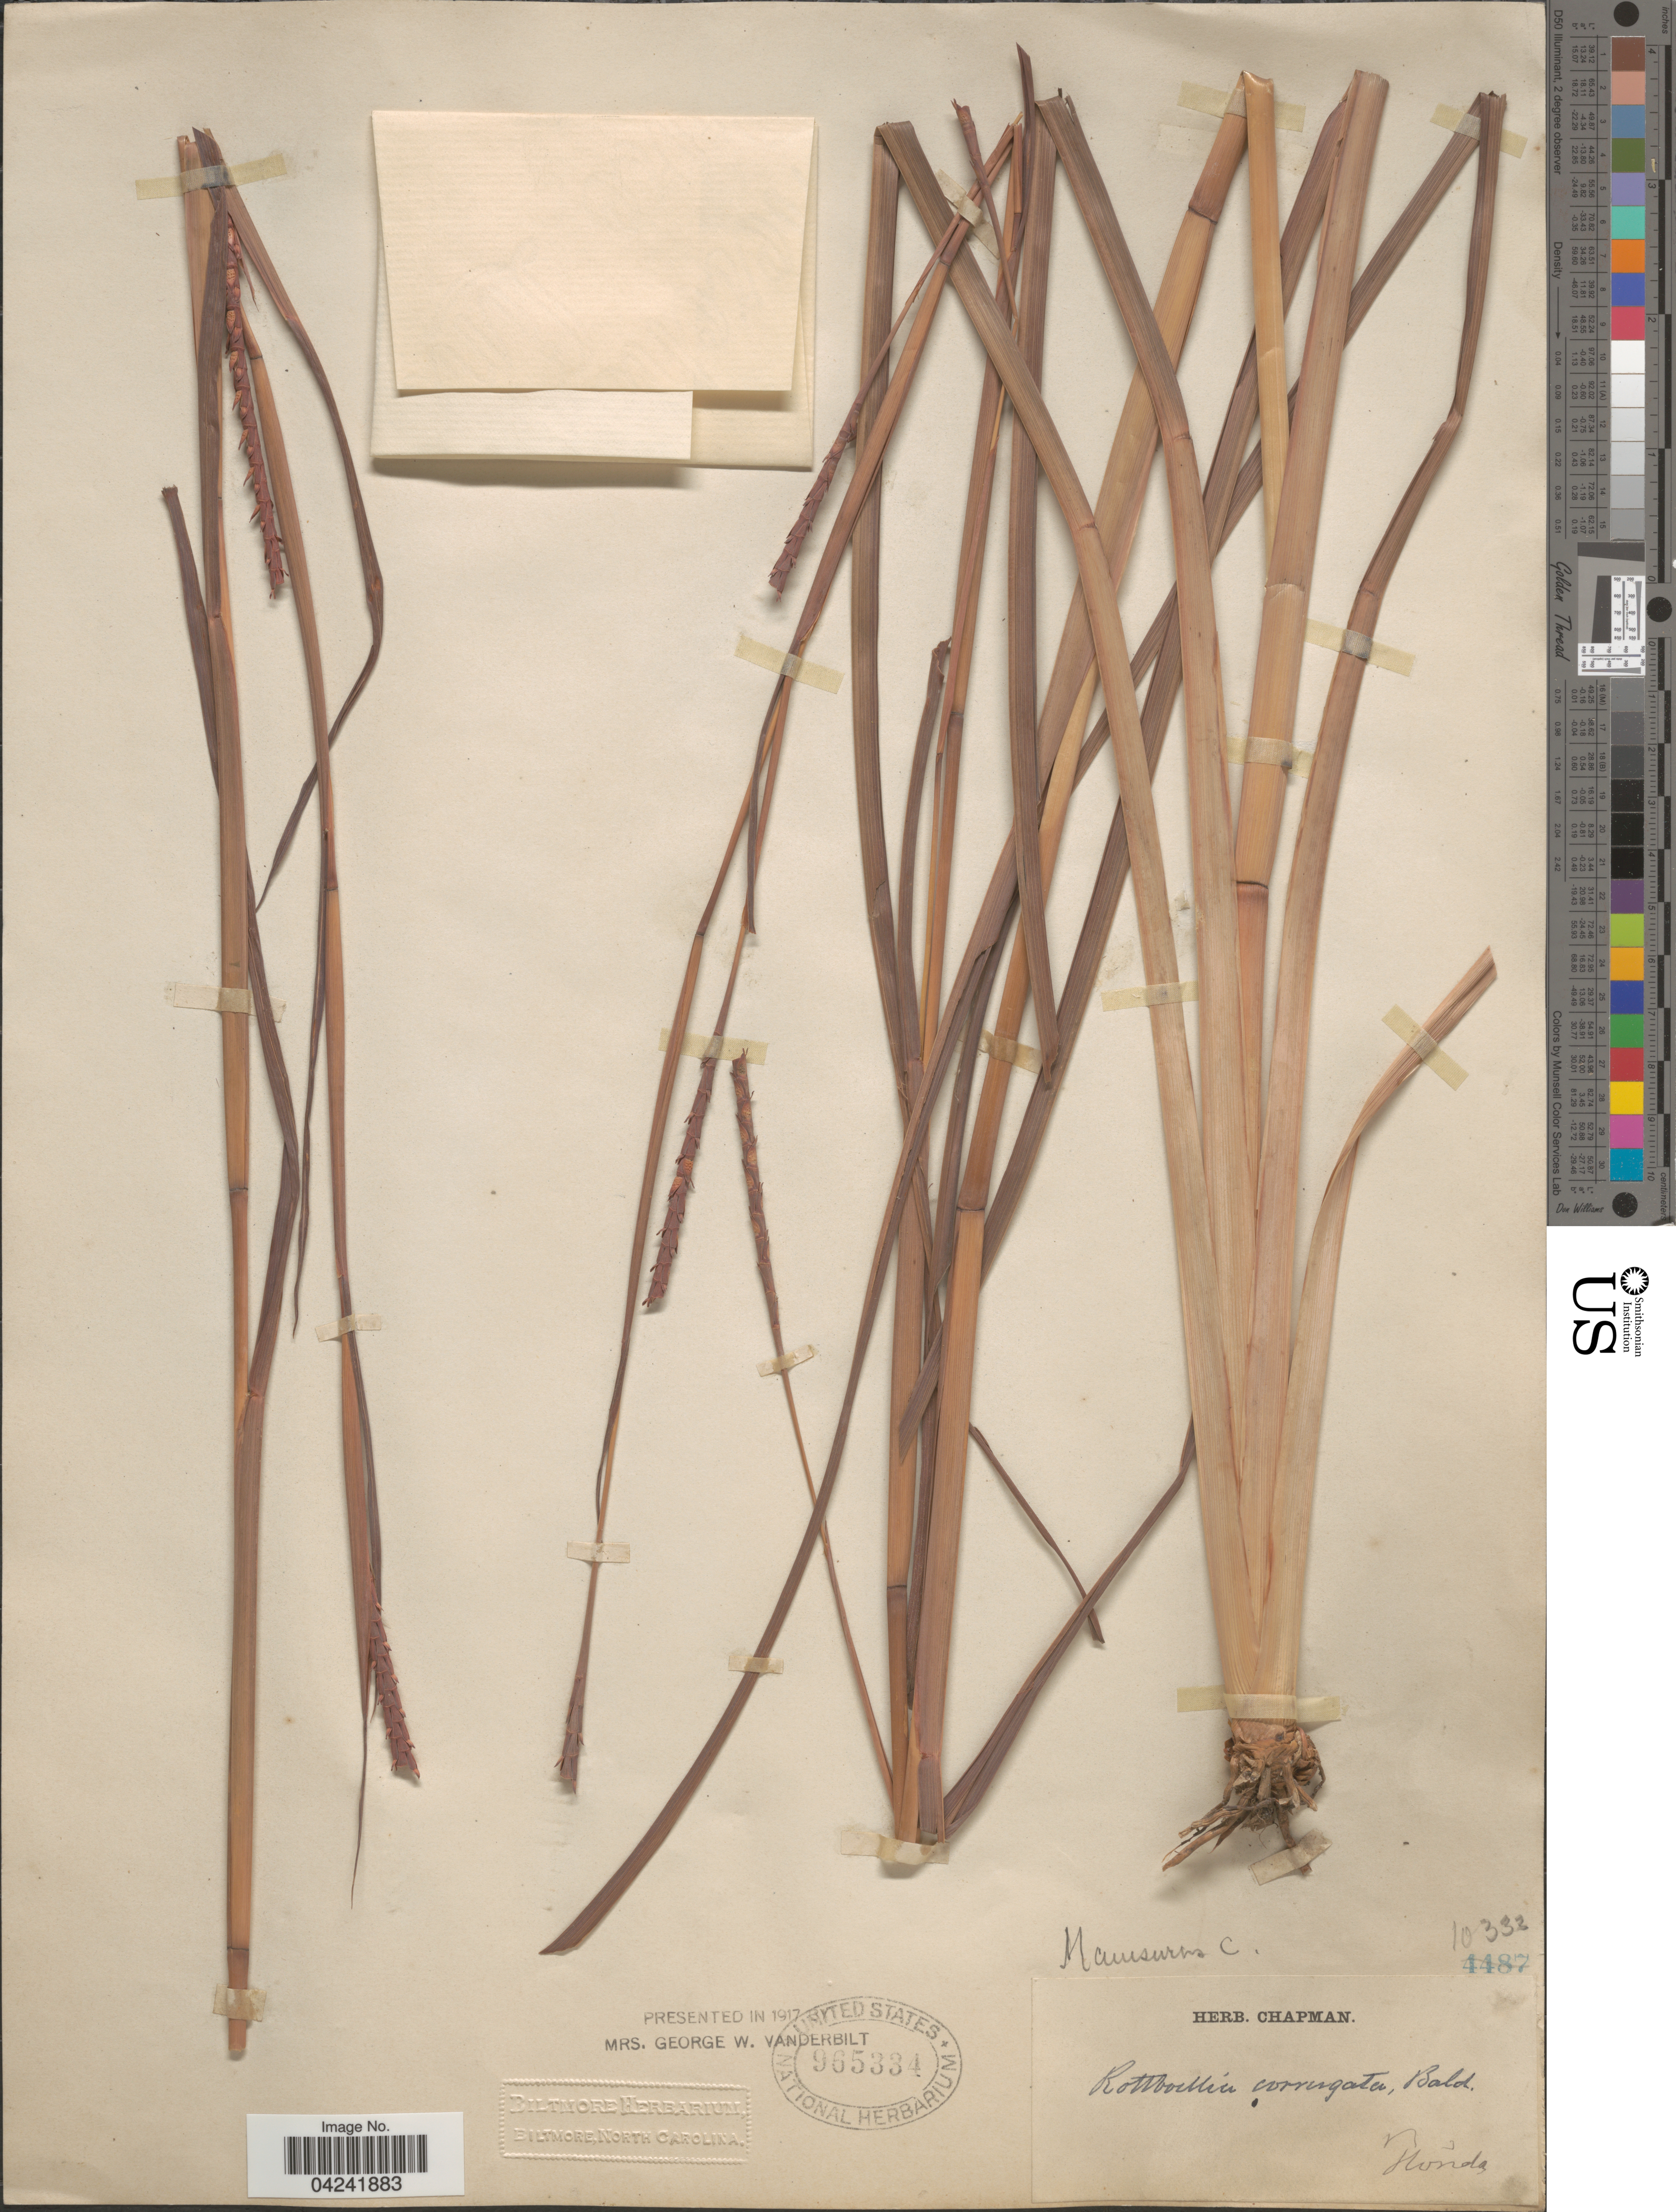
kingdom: Plantae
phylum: Tracheophyta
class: Liliopsida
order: Poales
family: Poaceae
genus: Mnesithea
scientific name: Mnesithea tessellata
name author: (Steud.) de Koning & Sosef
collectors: ex herb. Chapman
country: United States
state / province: Florida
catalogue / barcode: US 965334